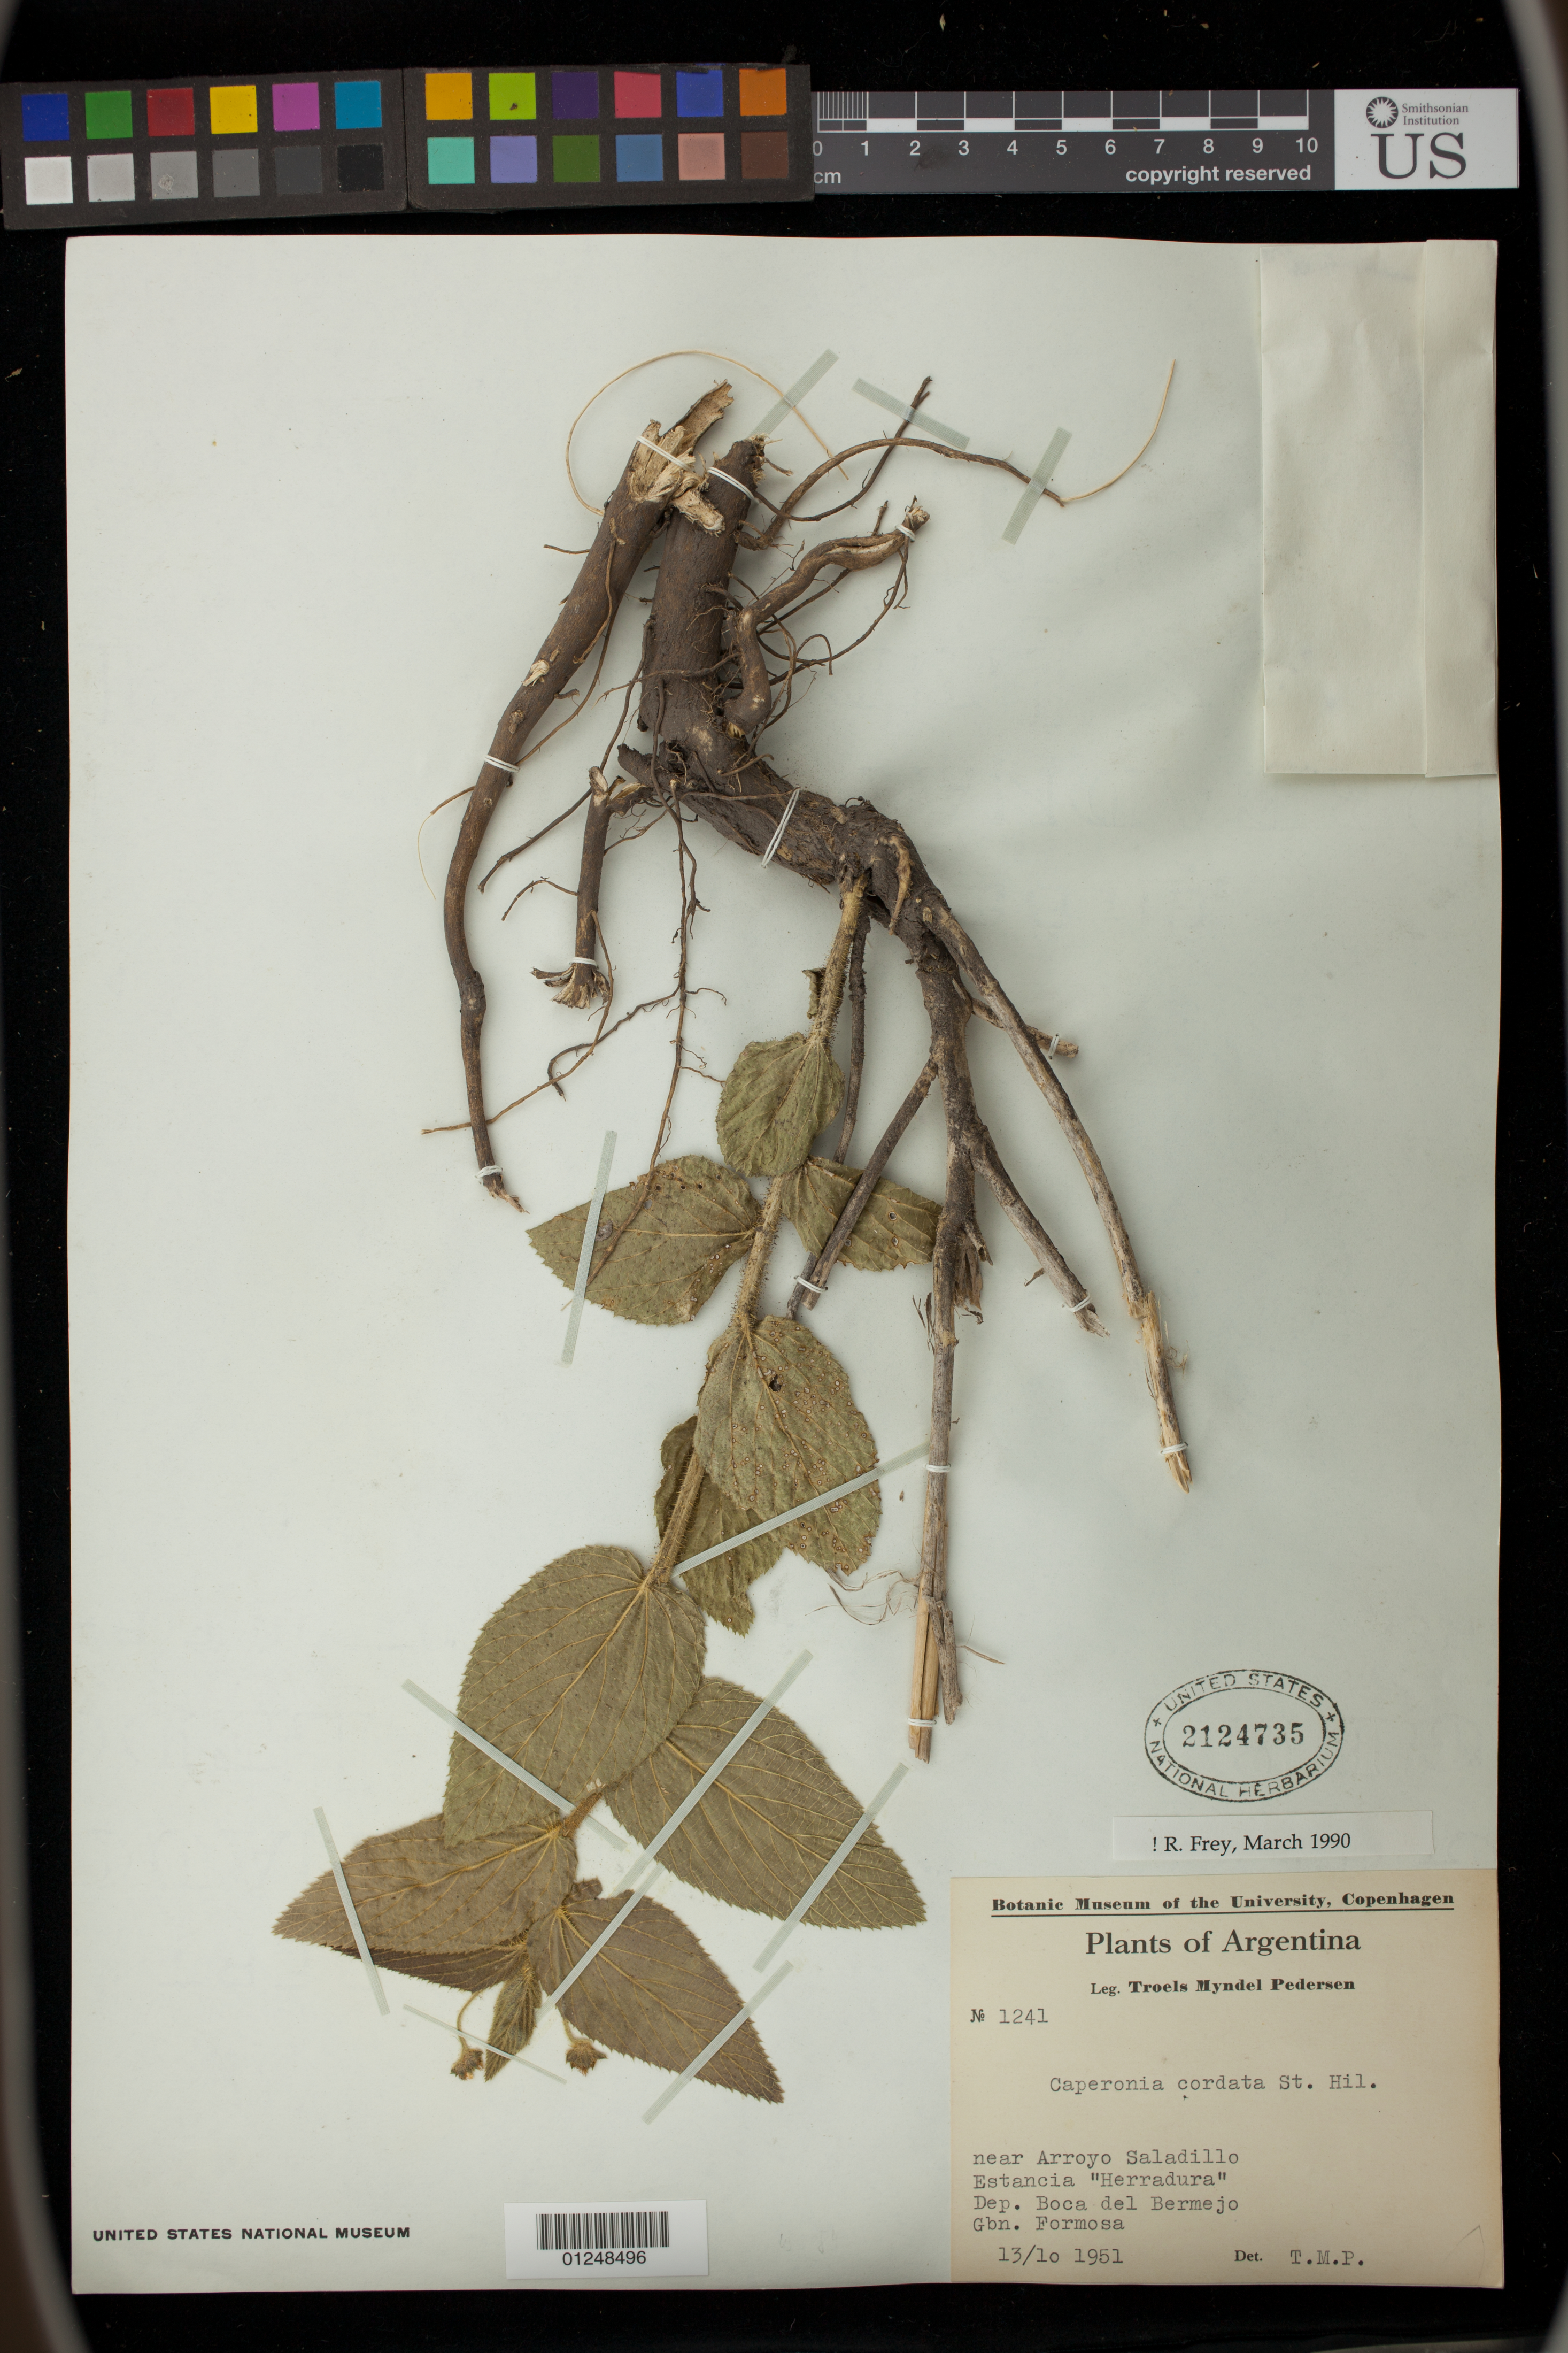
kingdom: Plantae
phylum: Tracheophyta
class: Magnoliopsida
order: Malpighiales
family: Euphorbiaceae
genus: Caperonia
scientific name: Caperonia cordata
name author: A. St.-Hil.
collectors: T. Pederson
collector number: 1241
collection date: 1951-10-13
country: Argentina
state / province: Formosa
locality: near Arroyo Saladillo Estancia "Herradura" Dep. Boca del Bermejo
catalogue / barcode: US 2124735